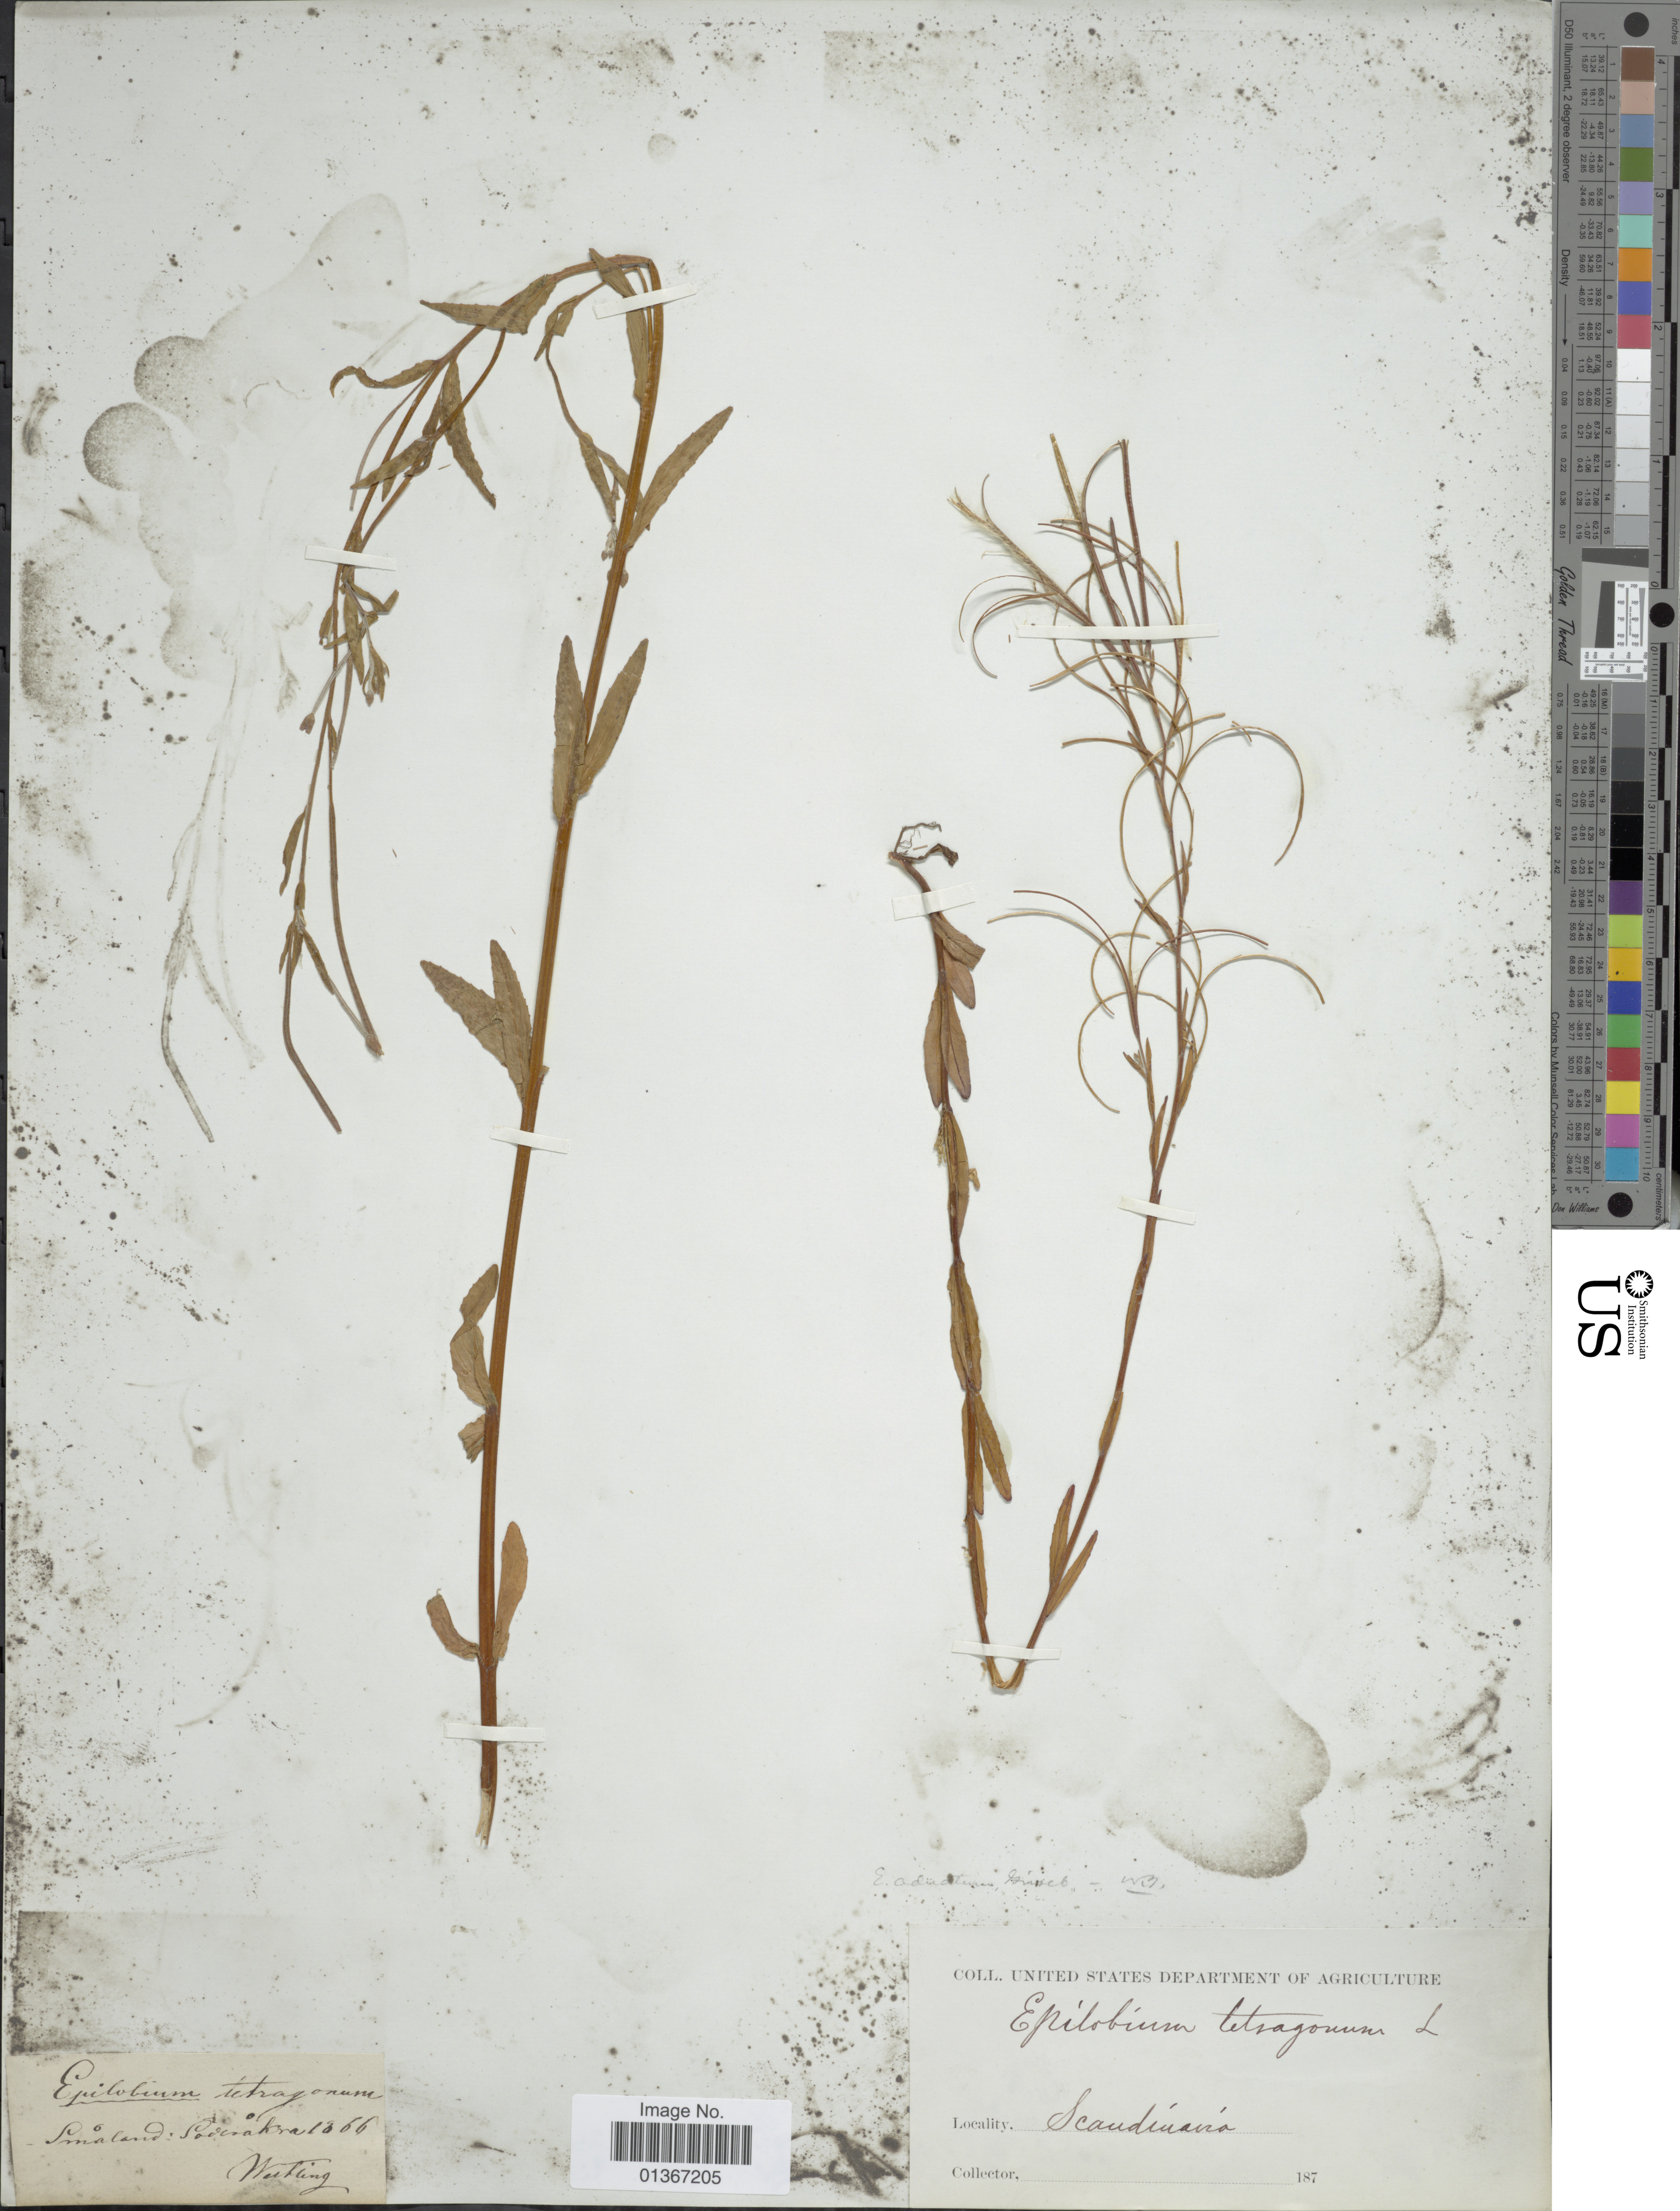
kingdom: Plantae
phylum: Tracheophyta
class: Magnoliopsida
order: Myrtales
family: Onagraceae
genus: Epilobium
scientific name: Epilobium tetragonum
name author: L.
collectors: P. Westling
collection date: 1866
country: Sweden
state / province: Kalmar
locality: Småland. Söderåkra